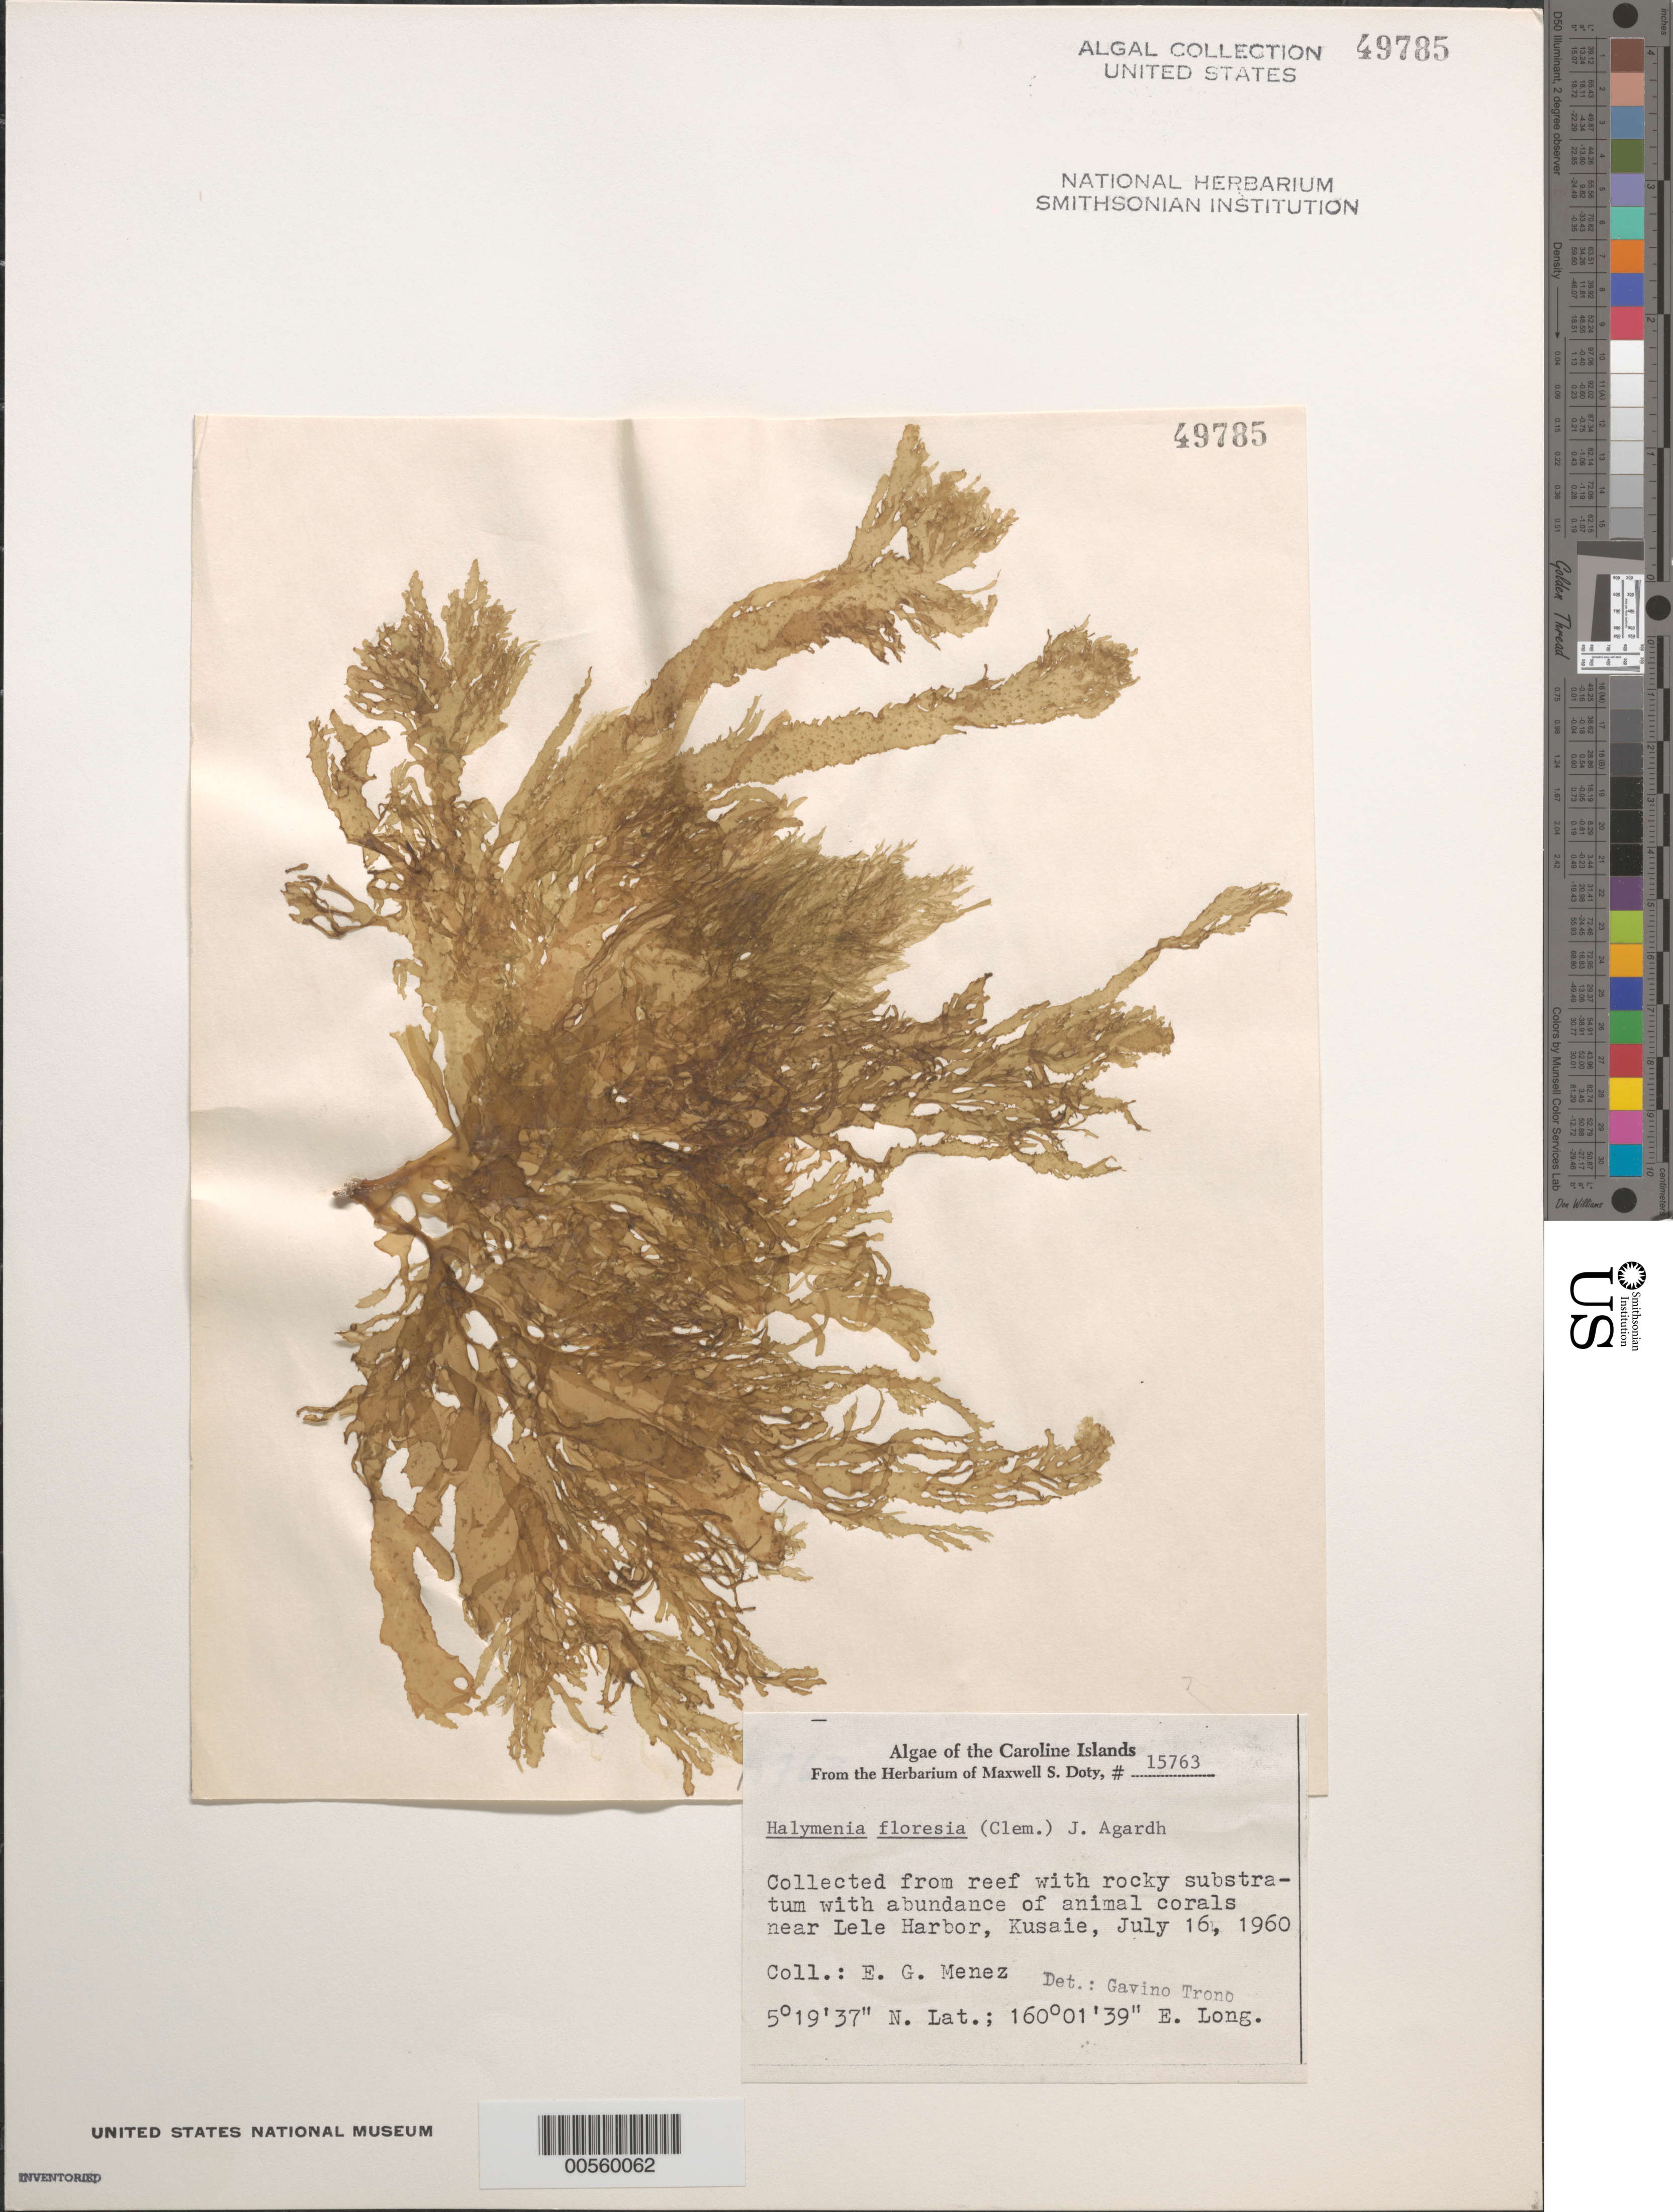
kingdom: Plantae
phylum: Rhodophyta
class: Florideophyceae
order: Halymeniales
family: Halymeniaceae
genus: Halymenia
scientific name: Halymenia floresii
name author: (Clemente) C. Agardh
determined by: Trono, Gavino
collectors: Meñez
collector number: MSD 15763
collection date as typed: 16 Jul 1960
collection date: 1960-07-16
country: Micronesia, Federated States of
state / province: Kosrae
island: Kosrae [Kusaie]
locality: Near Lele Harbor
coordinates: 5 19' 37" N. Lat., 160 01' 39" E. Long.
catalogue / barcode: US 49785